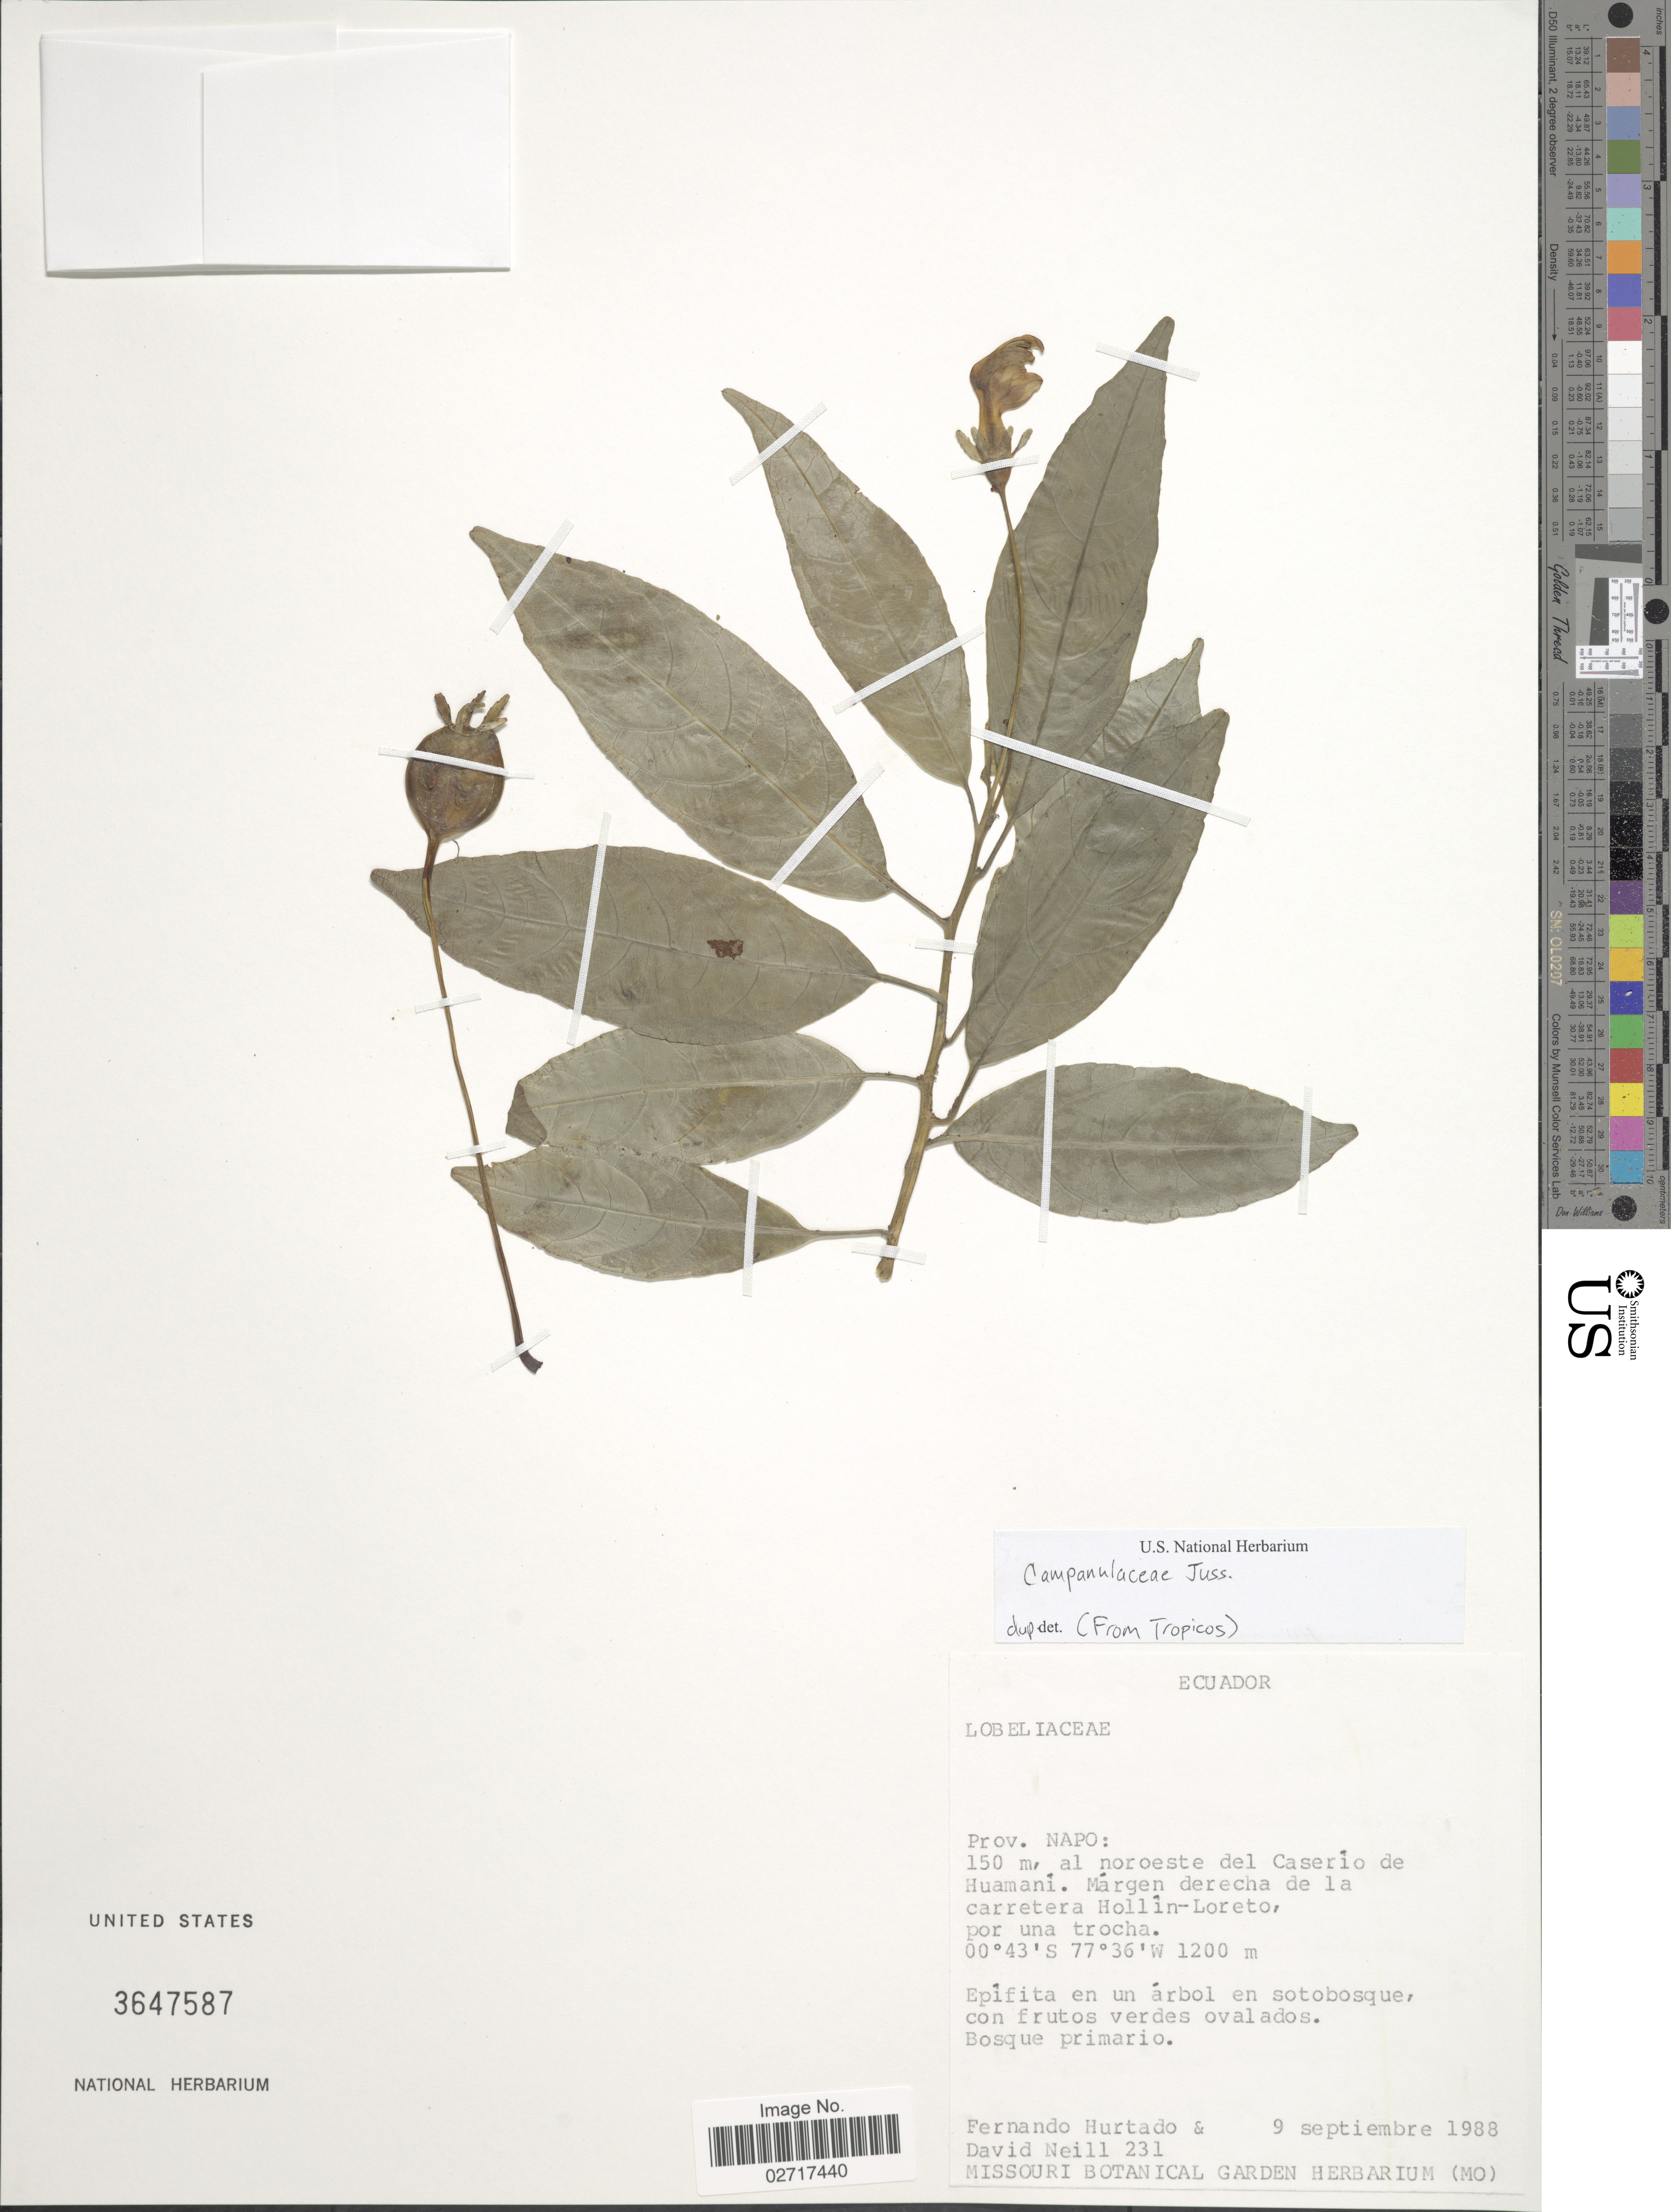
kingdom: Plantae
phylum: Tracheophyta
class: Magnoliopsida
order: Asterales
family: Campanulaceae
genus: Burmeistera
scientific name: Burmeistera sp.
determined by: Lagomarsino, L. P.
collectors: F. Hurtado & D. Neill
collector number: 231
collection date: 1988-09-09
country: Ecuador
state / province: Napo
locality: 150 m, al noroeste del Caserío de Huamaní. Margen derecha de la carretera Hollín-Loreto, por una trocha.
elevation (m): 1200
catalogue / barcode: US 3647587